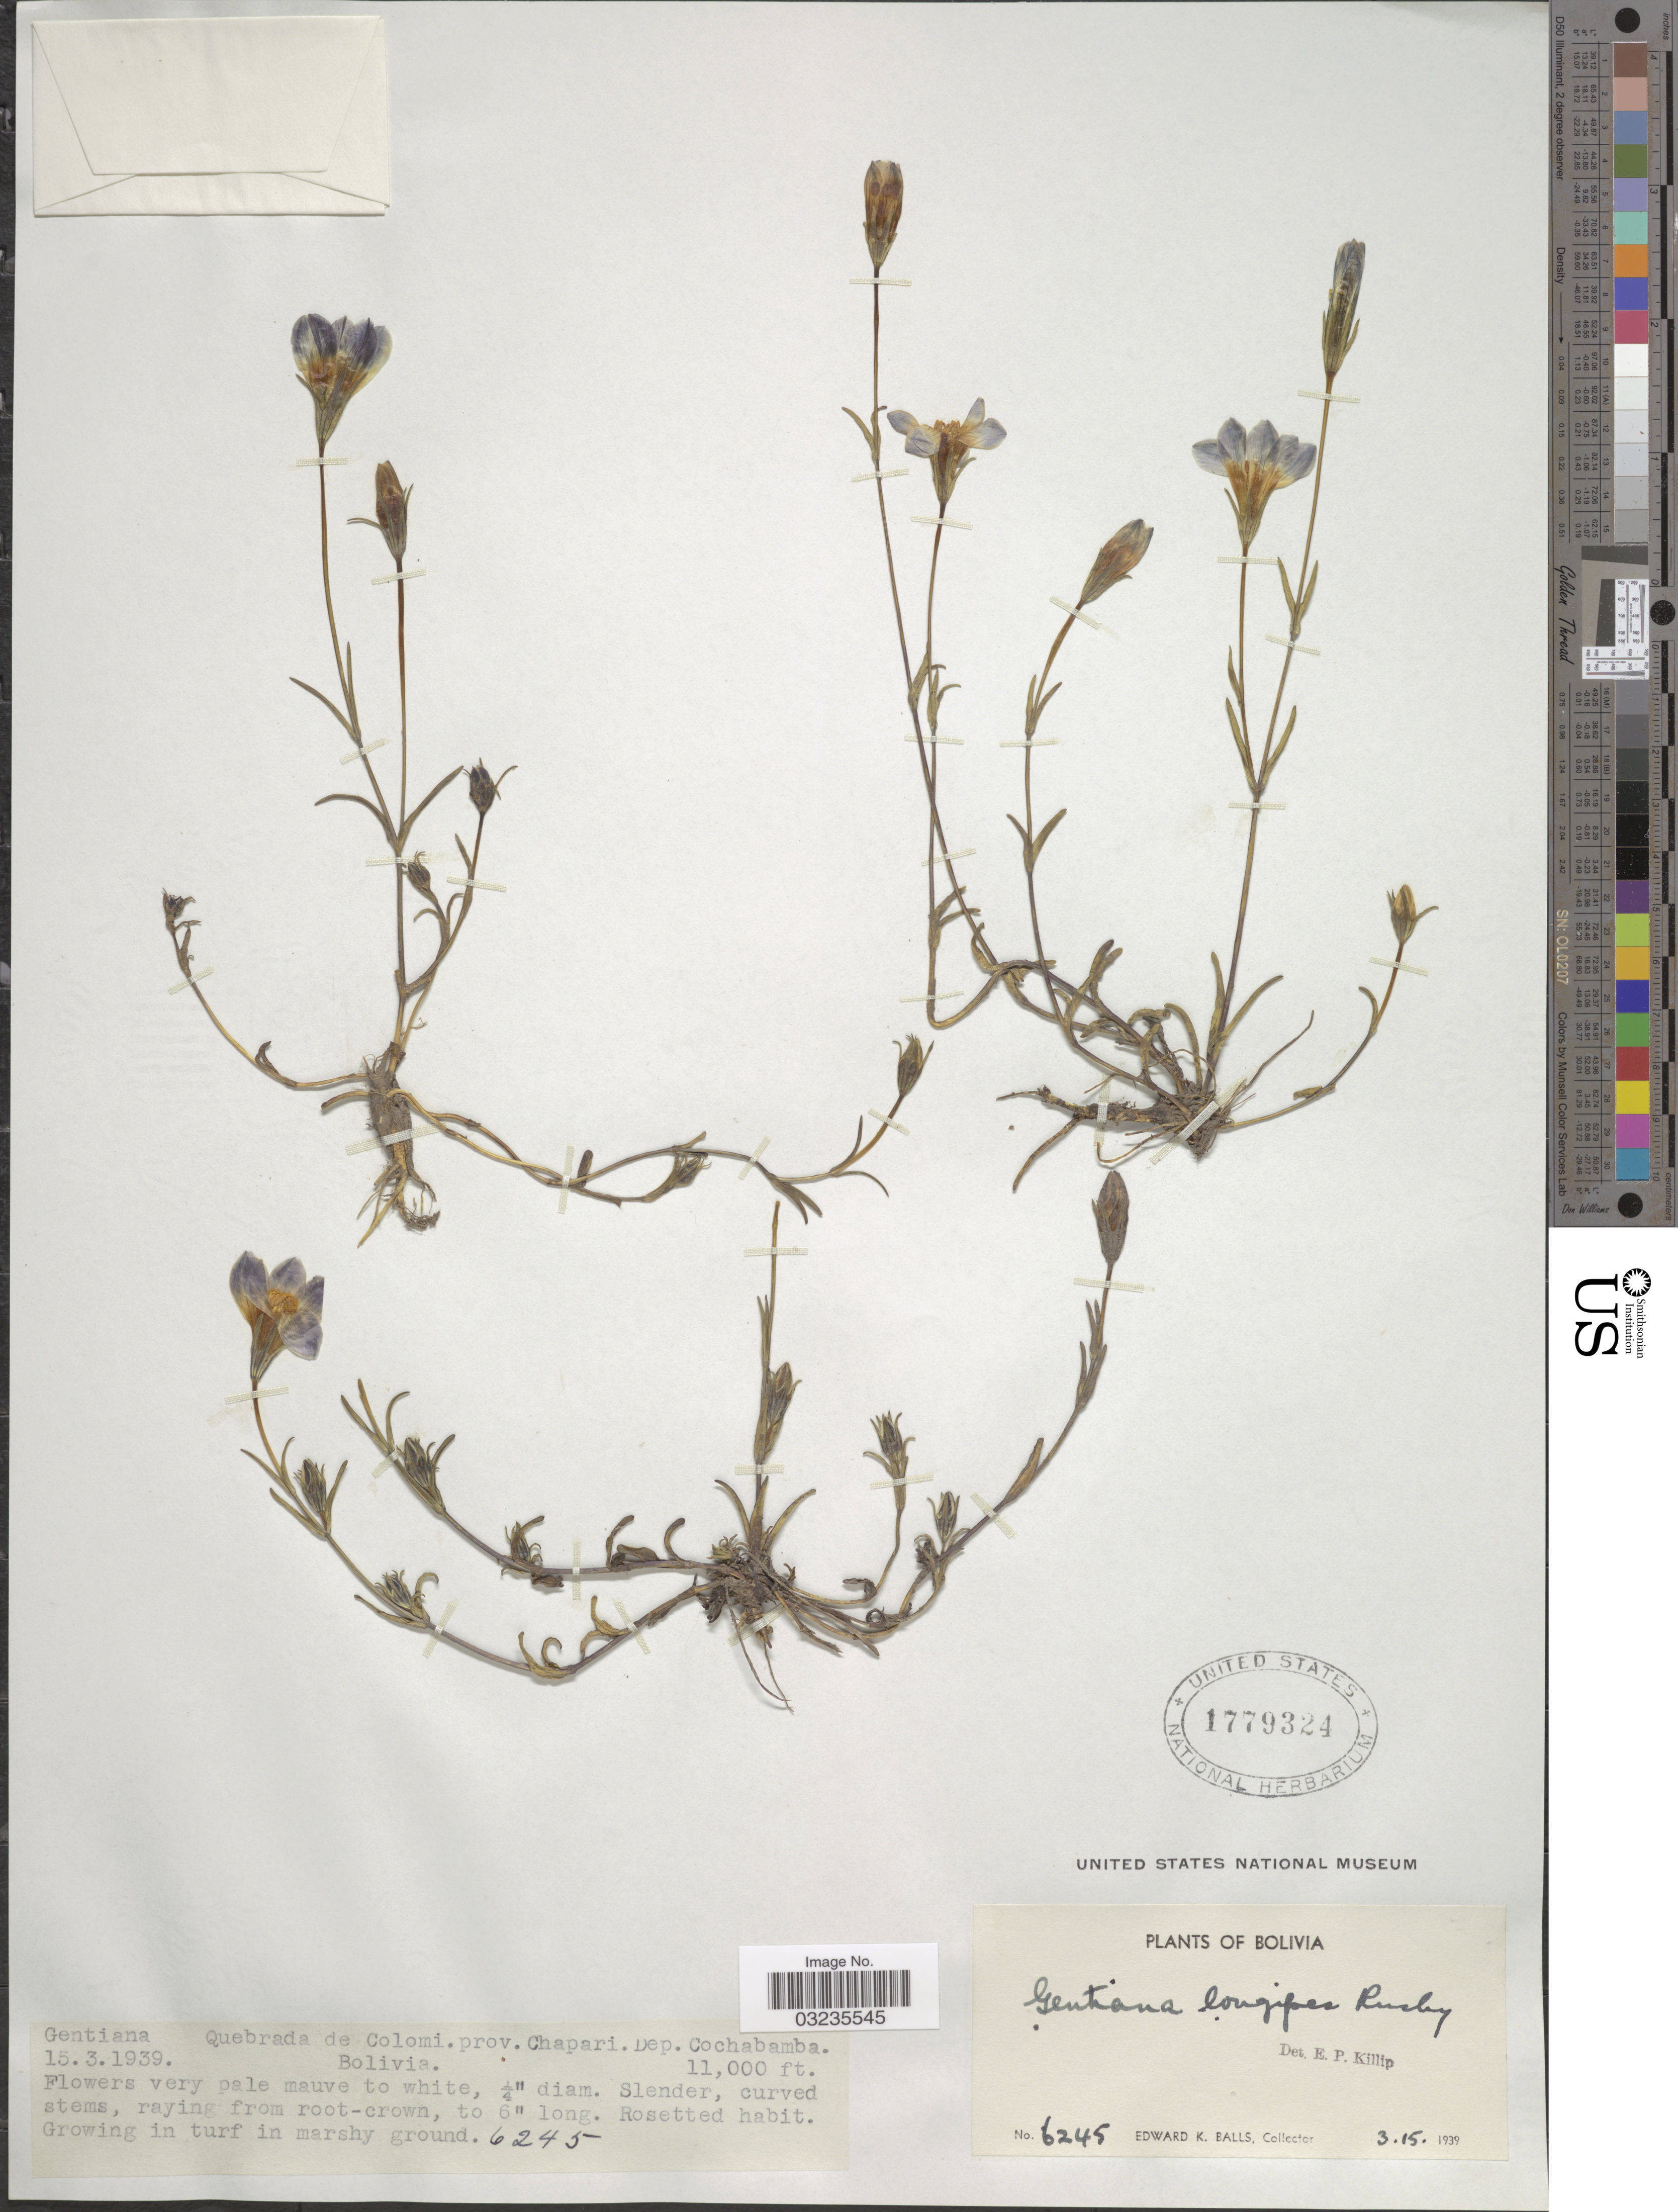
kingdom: Plantae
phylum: Tracheophyta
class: Magnoliopsida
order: Gentianales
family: Gentianaceae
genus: Gentiana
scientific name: Gentiana longipes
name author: Turcz.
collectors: E. K. Balls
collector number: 6245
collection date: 1939-03-15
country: Bolivia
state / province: Cochabamba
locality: Quebrada de Colomi. prov. Chapari. Dep. Cochabamba.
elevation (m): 3353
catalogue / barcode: US 1779324